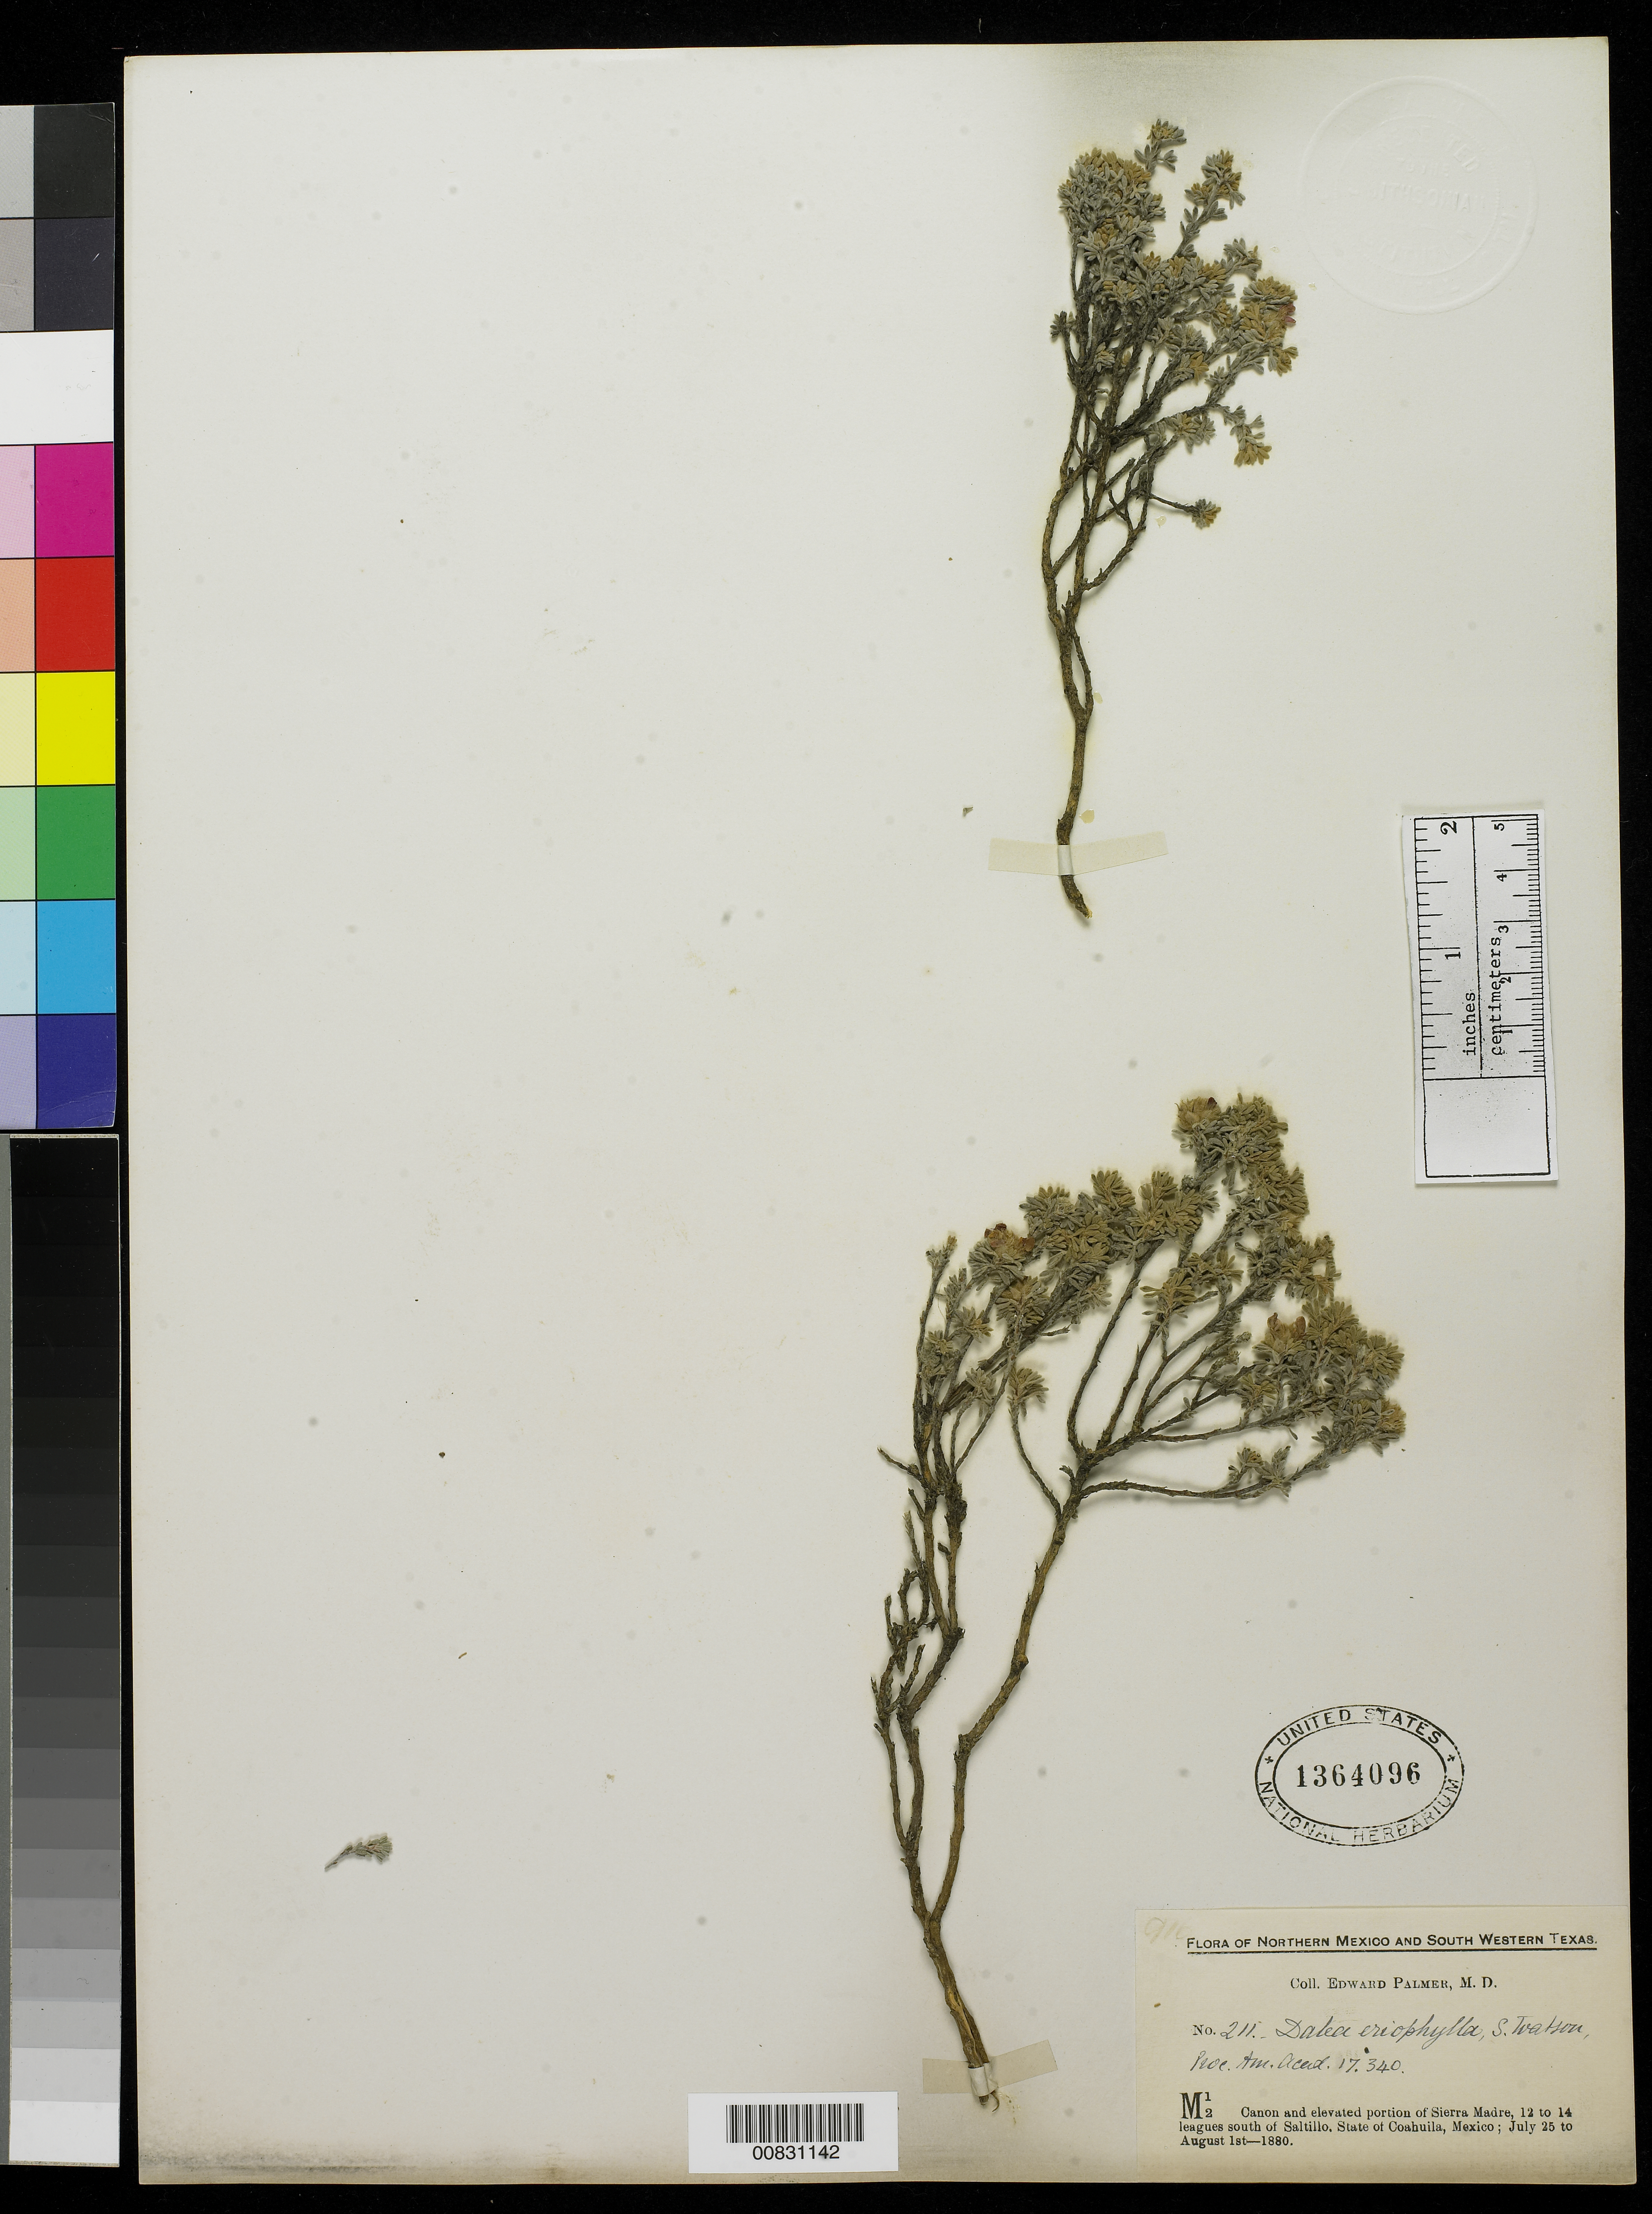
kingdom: Plantae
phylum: Tracheophyta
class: Magnoliopsida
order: Fabales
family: Fabaceae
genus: Dalea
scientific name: Dalea eriophylla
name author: S. Watson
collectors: E. Palmer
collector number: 211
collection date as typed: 25 Jul 1880 to 01 Aug 1880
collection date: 1880-07-25/1880-08-01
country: Mexico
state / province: Coahuila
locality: M12. Cañon and elevated portion of Sierra Madre, 12 to 14 leagues south of Saltillo, Coahuila.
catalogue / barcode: US 1364096